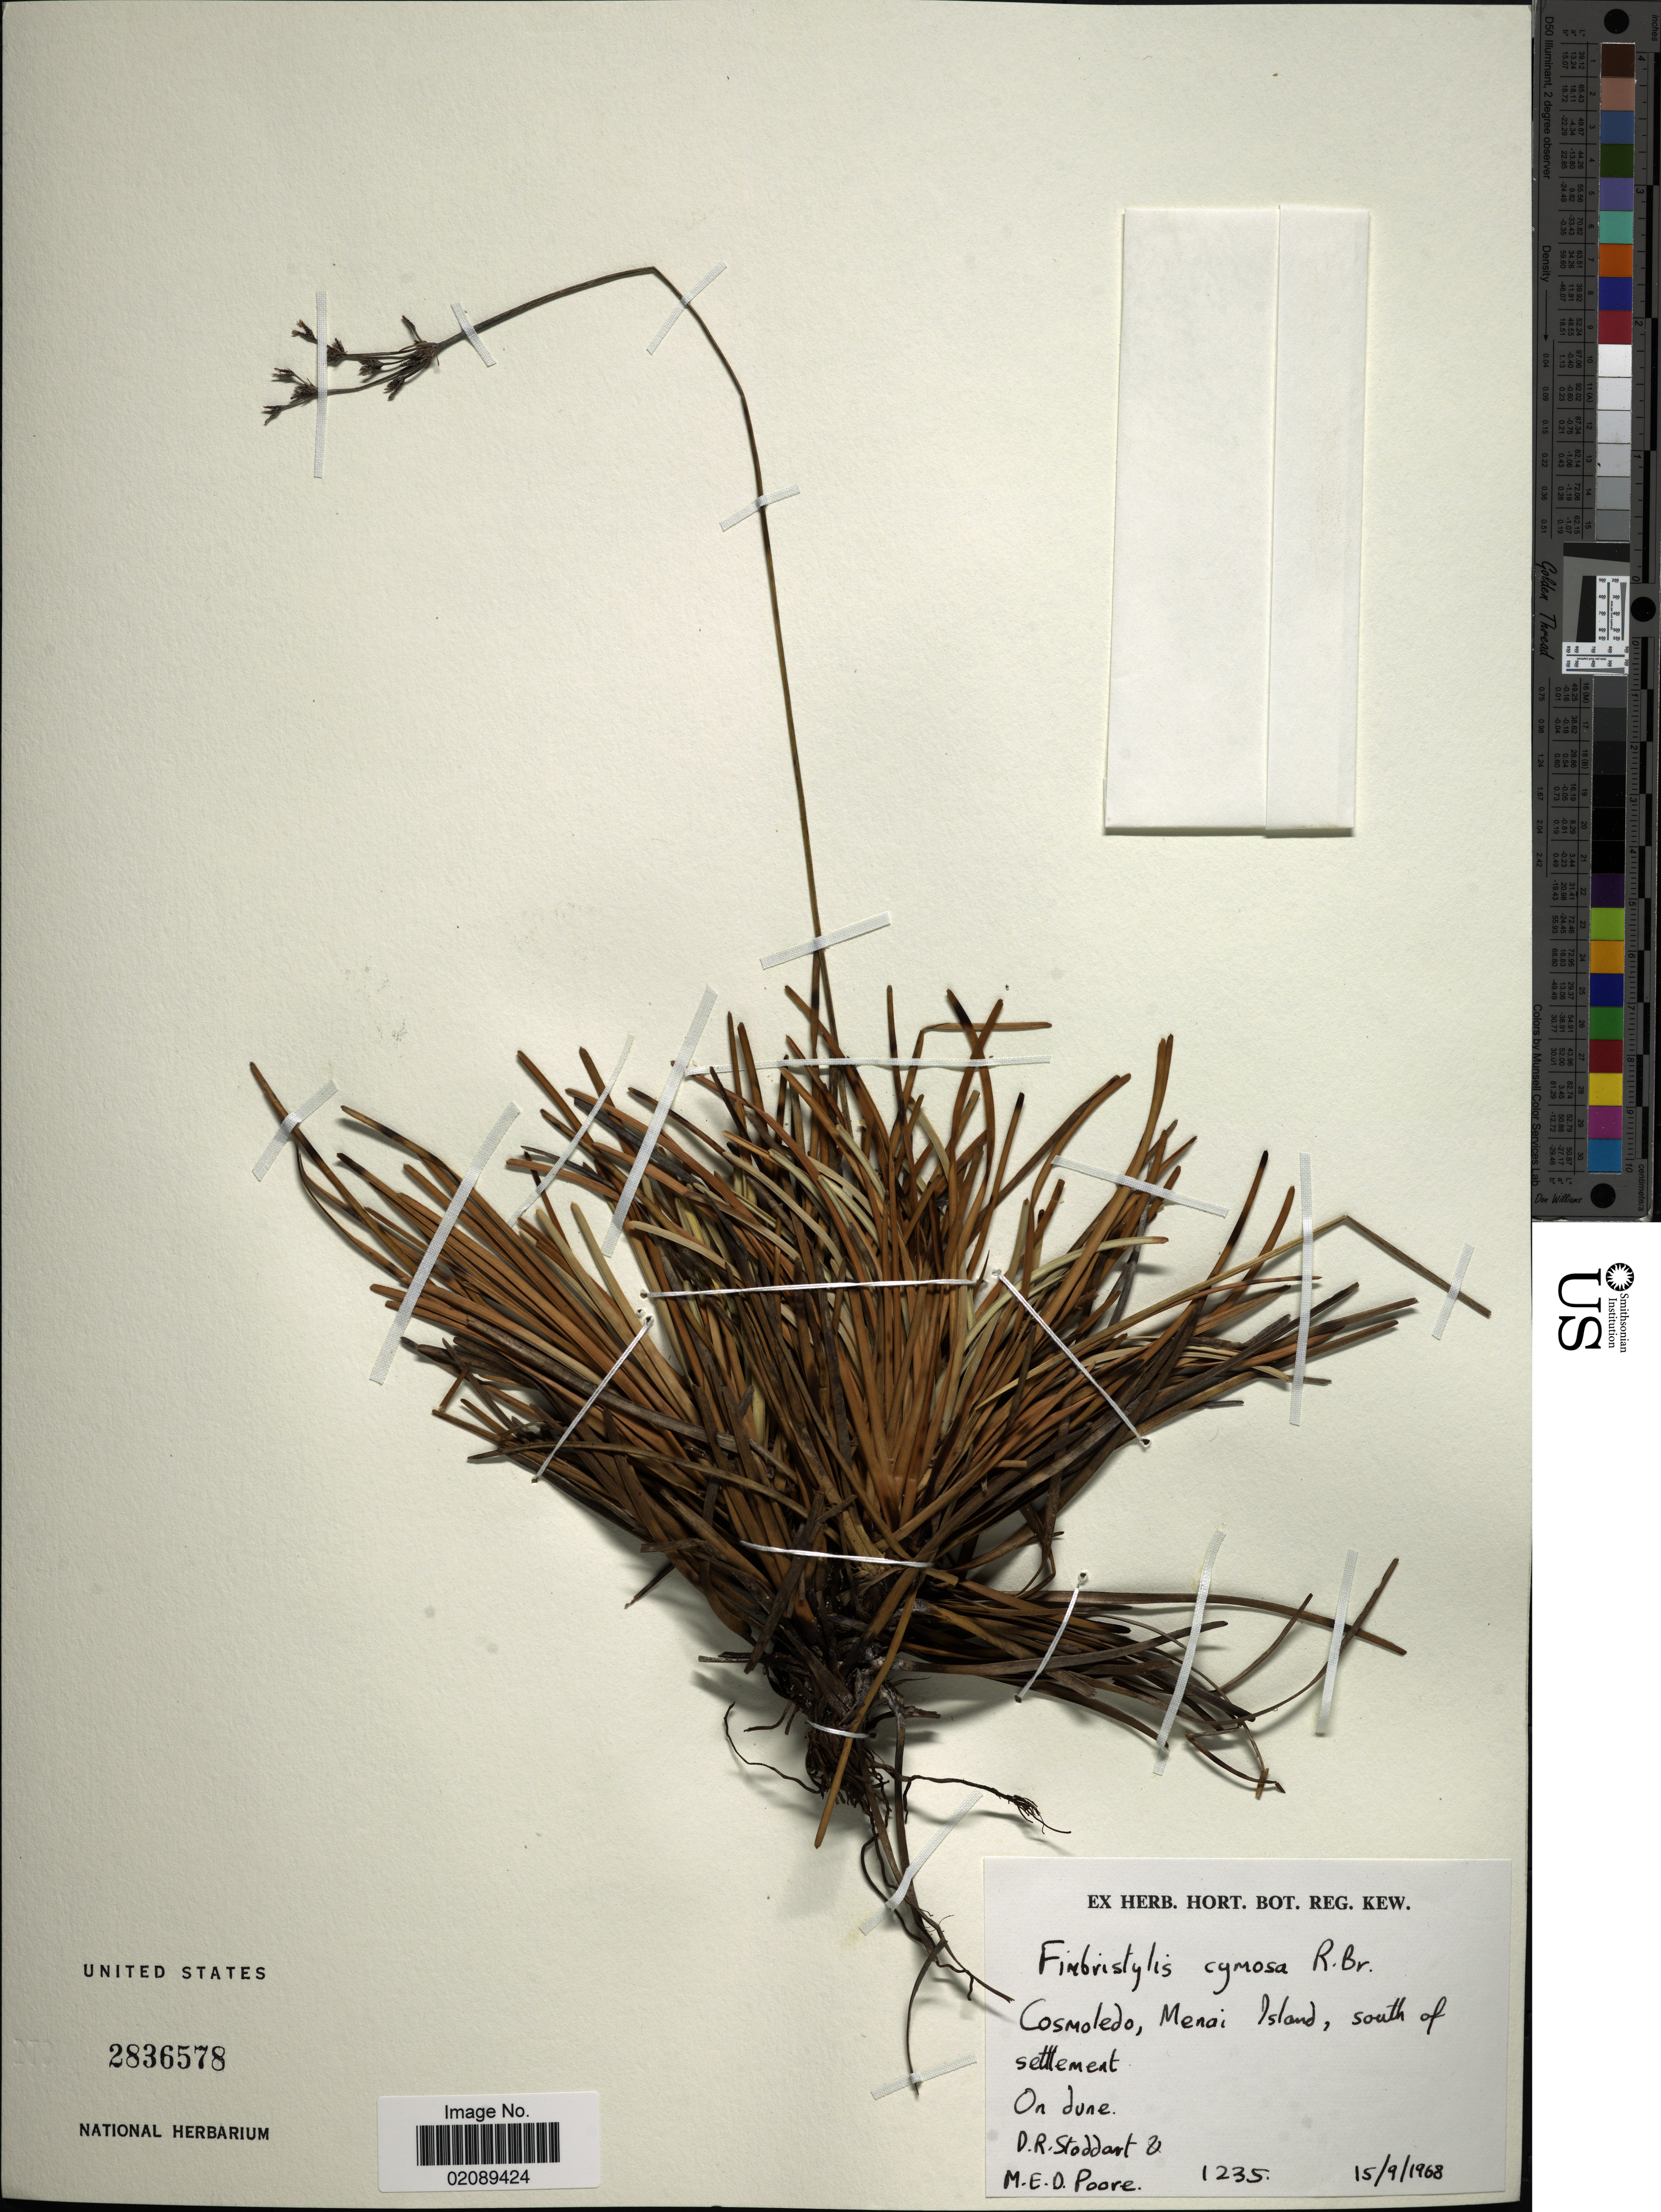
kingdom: Plantae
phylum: Tracheophyta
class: Liliopsida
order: Poales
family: Cyperaceae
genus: Fimbristylis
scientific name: Fimbristylis cymosa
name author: R. Br.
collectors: D. R. Stoddart & M. E. D. Poore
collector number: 1235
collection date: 1968-09-15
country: Seychelles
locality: Cosmoledo, Menai Island, south of settlement, on dune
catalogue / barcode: US 2836578